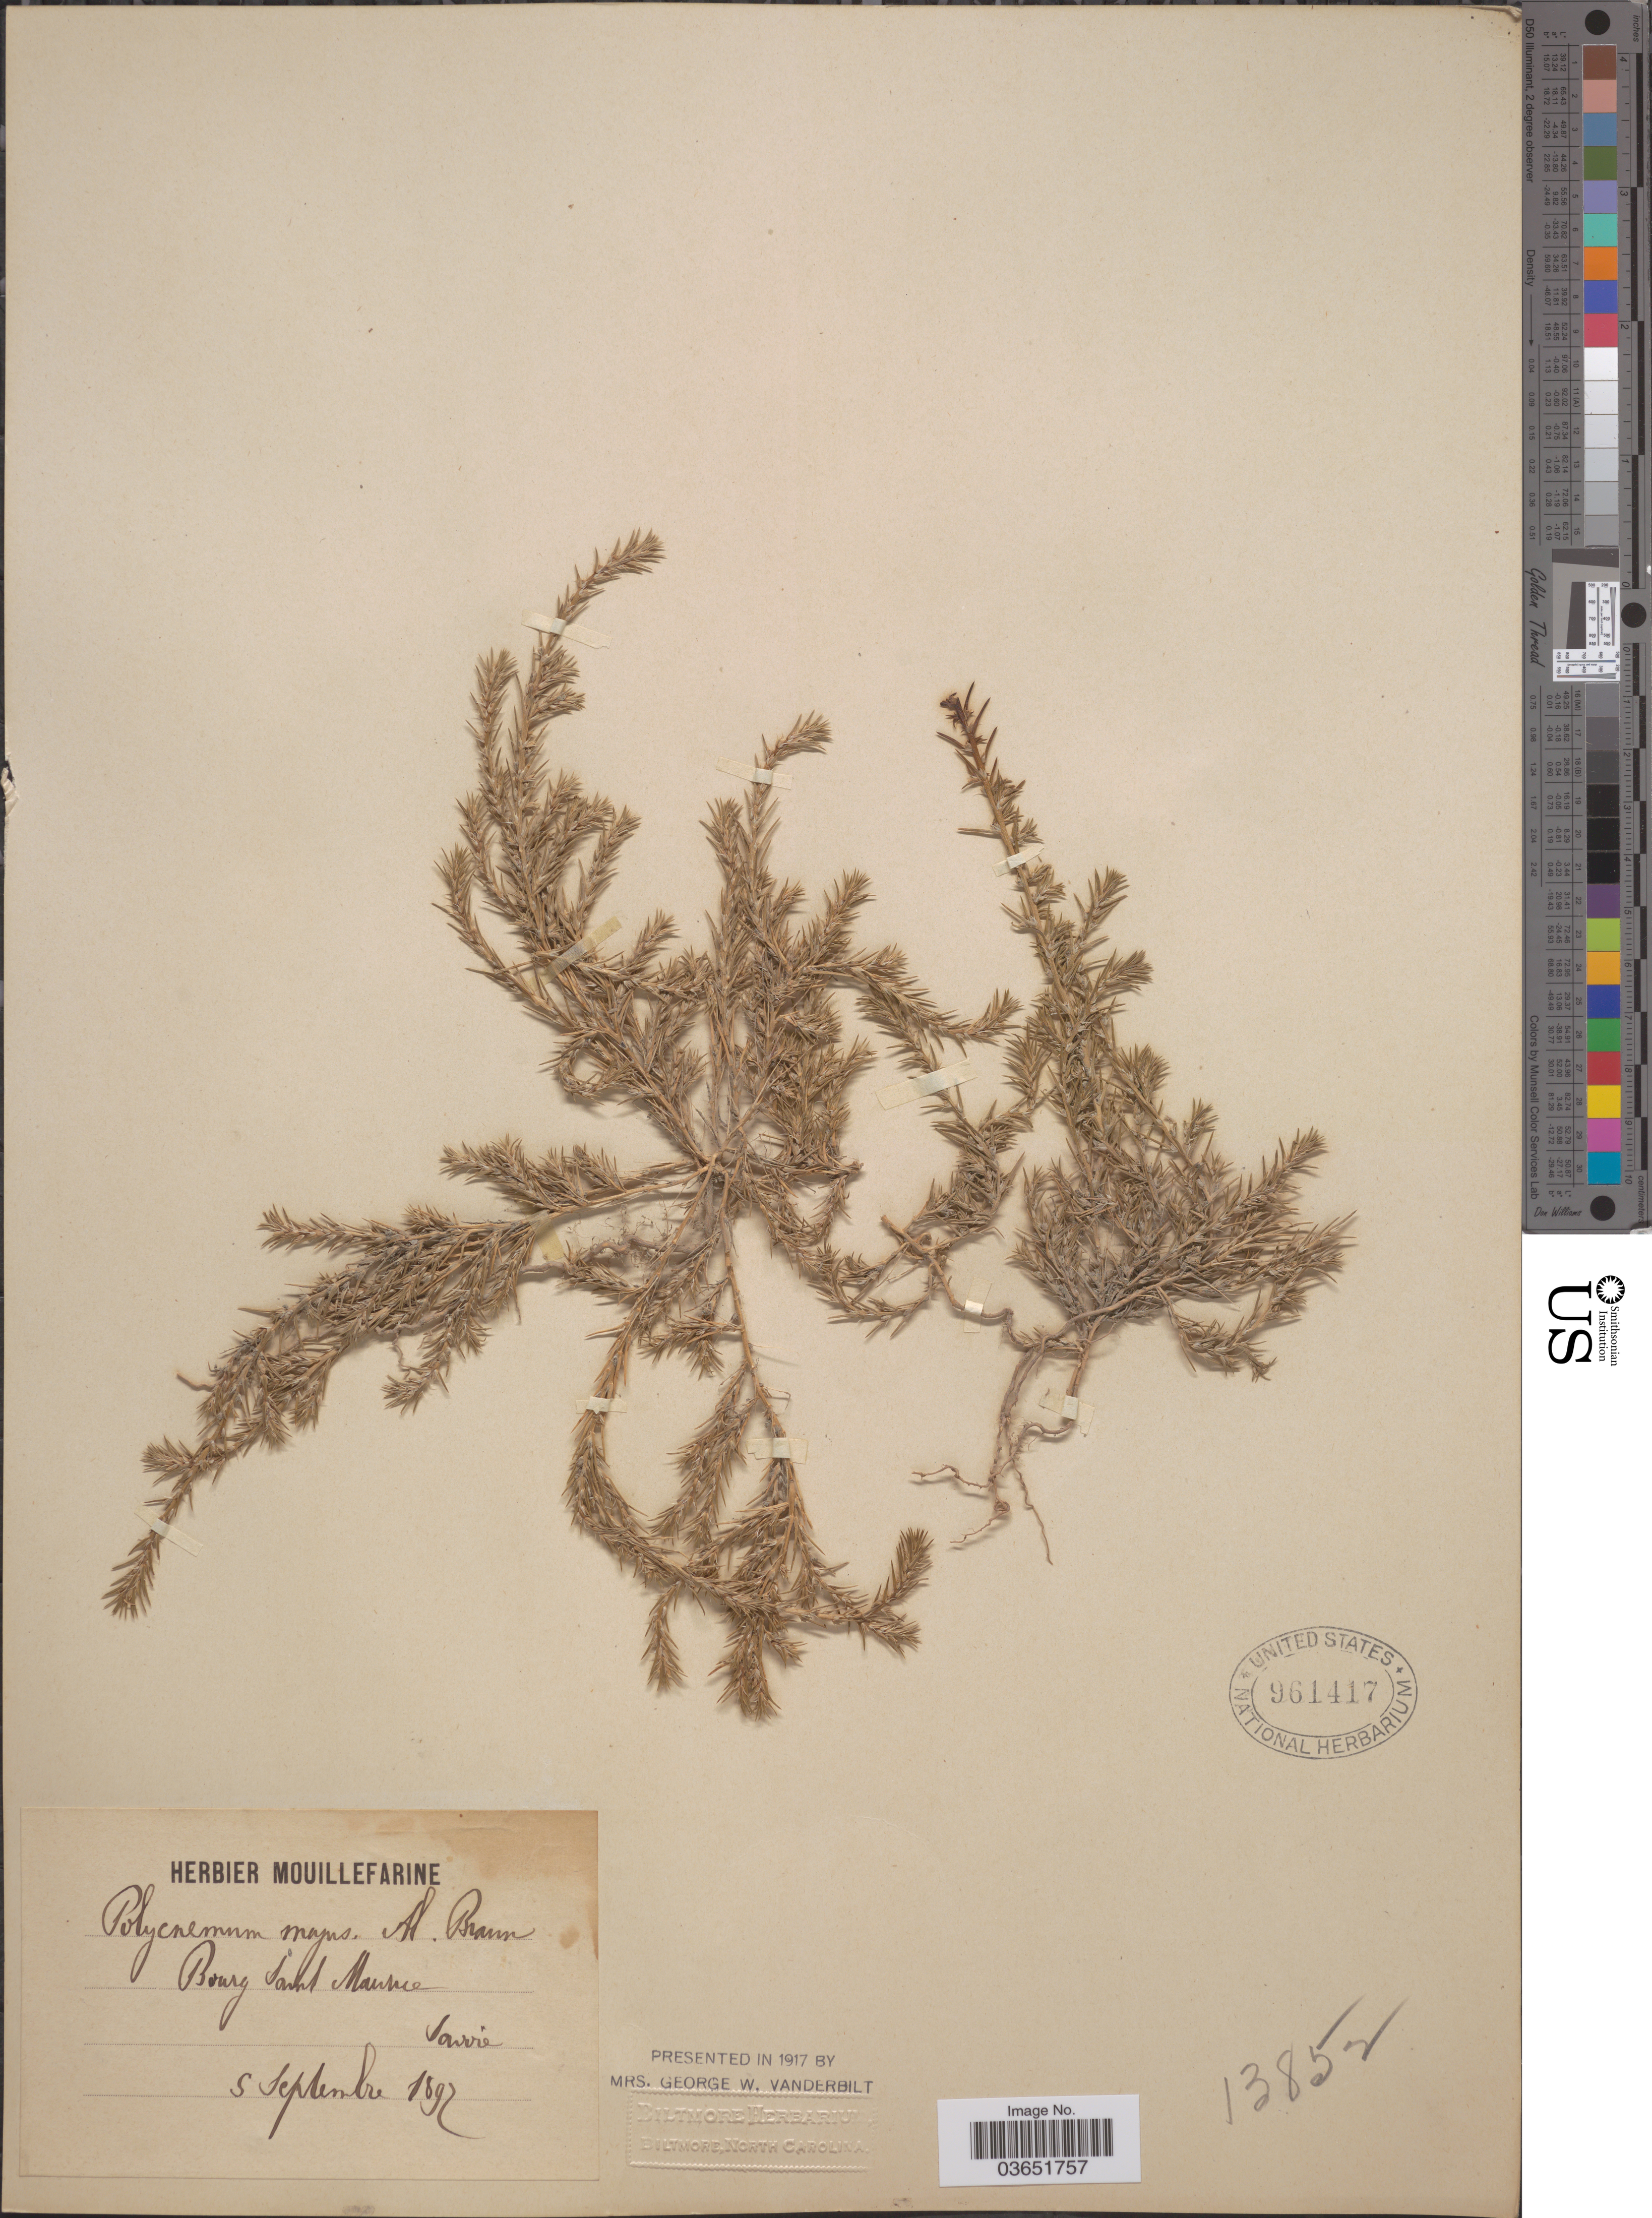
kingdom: Plantae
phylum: Tracheophyta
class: Magnoliopsida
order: Caryophyllales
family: Amaranthaceae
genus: Polycnemum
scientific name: Polycnemum majus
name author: A. Braun ex Bogenh.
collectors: ex herb. Mouillefarine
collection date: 1892-09-05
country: France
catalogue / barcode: US 961417